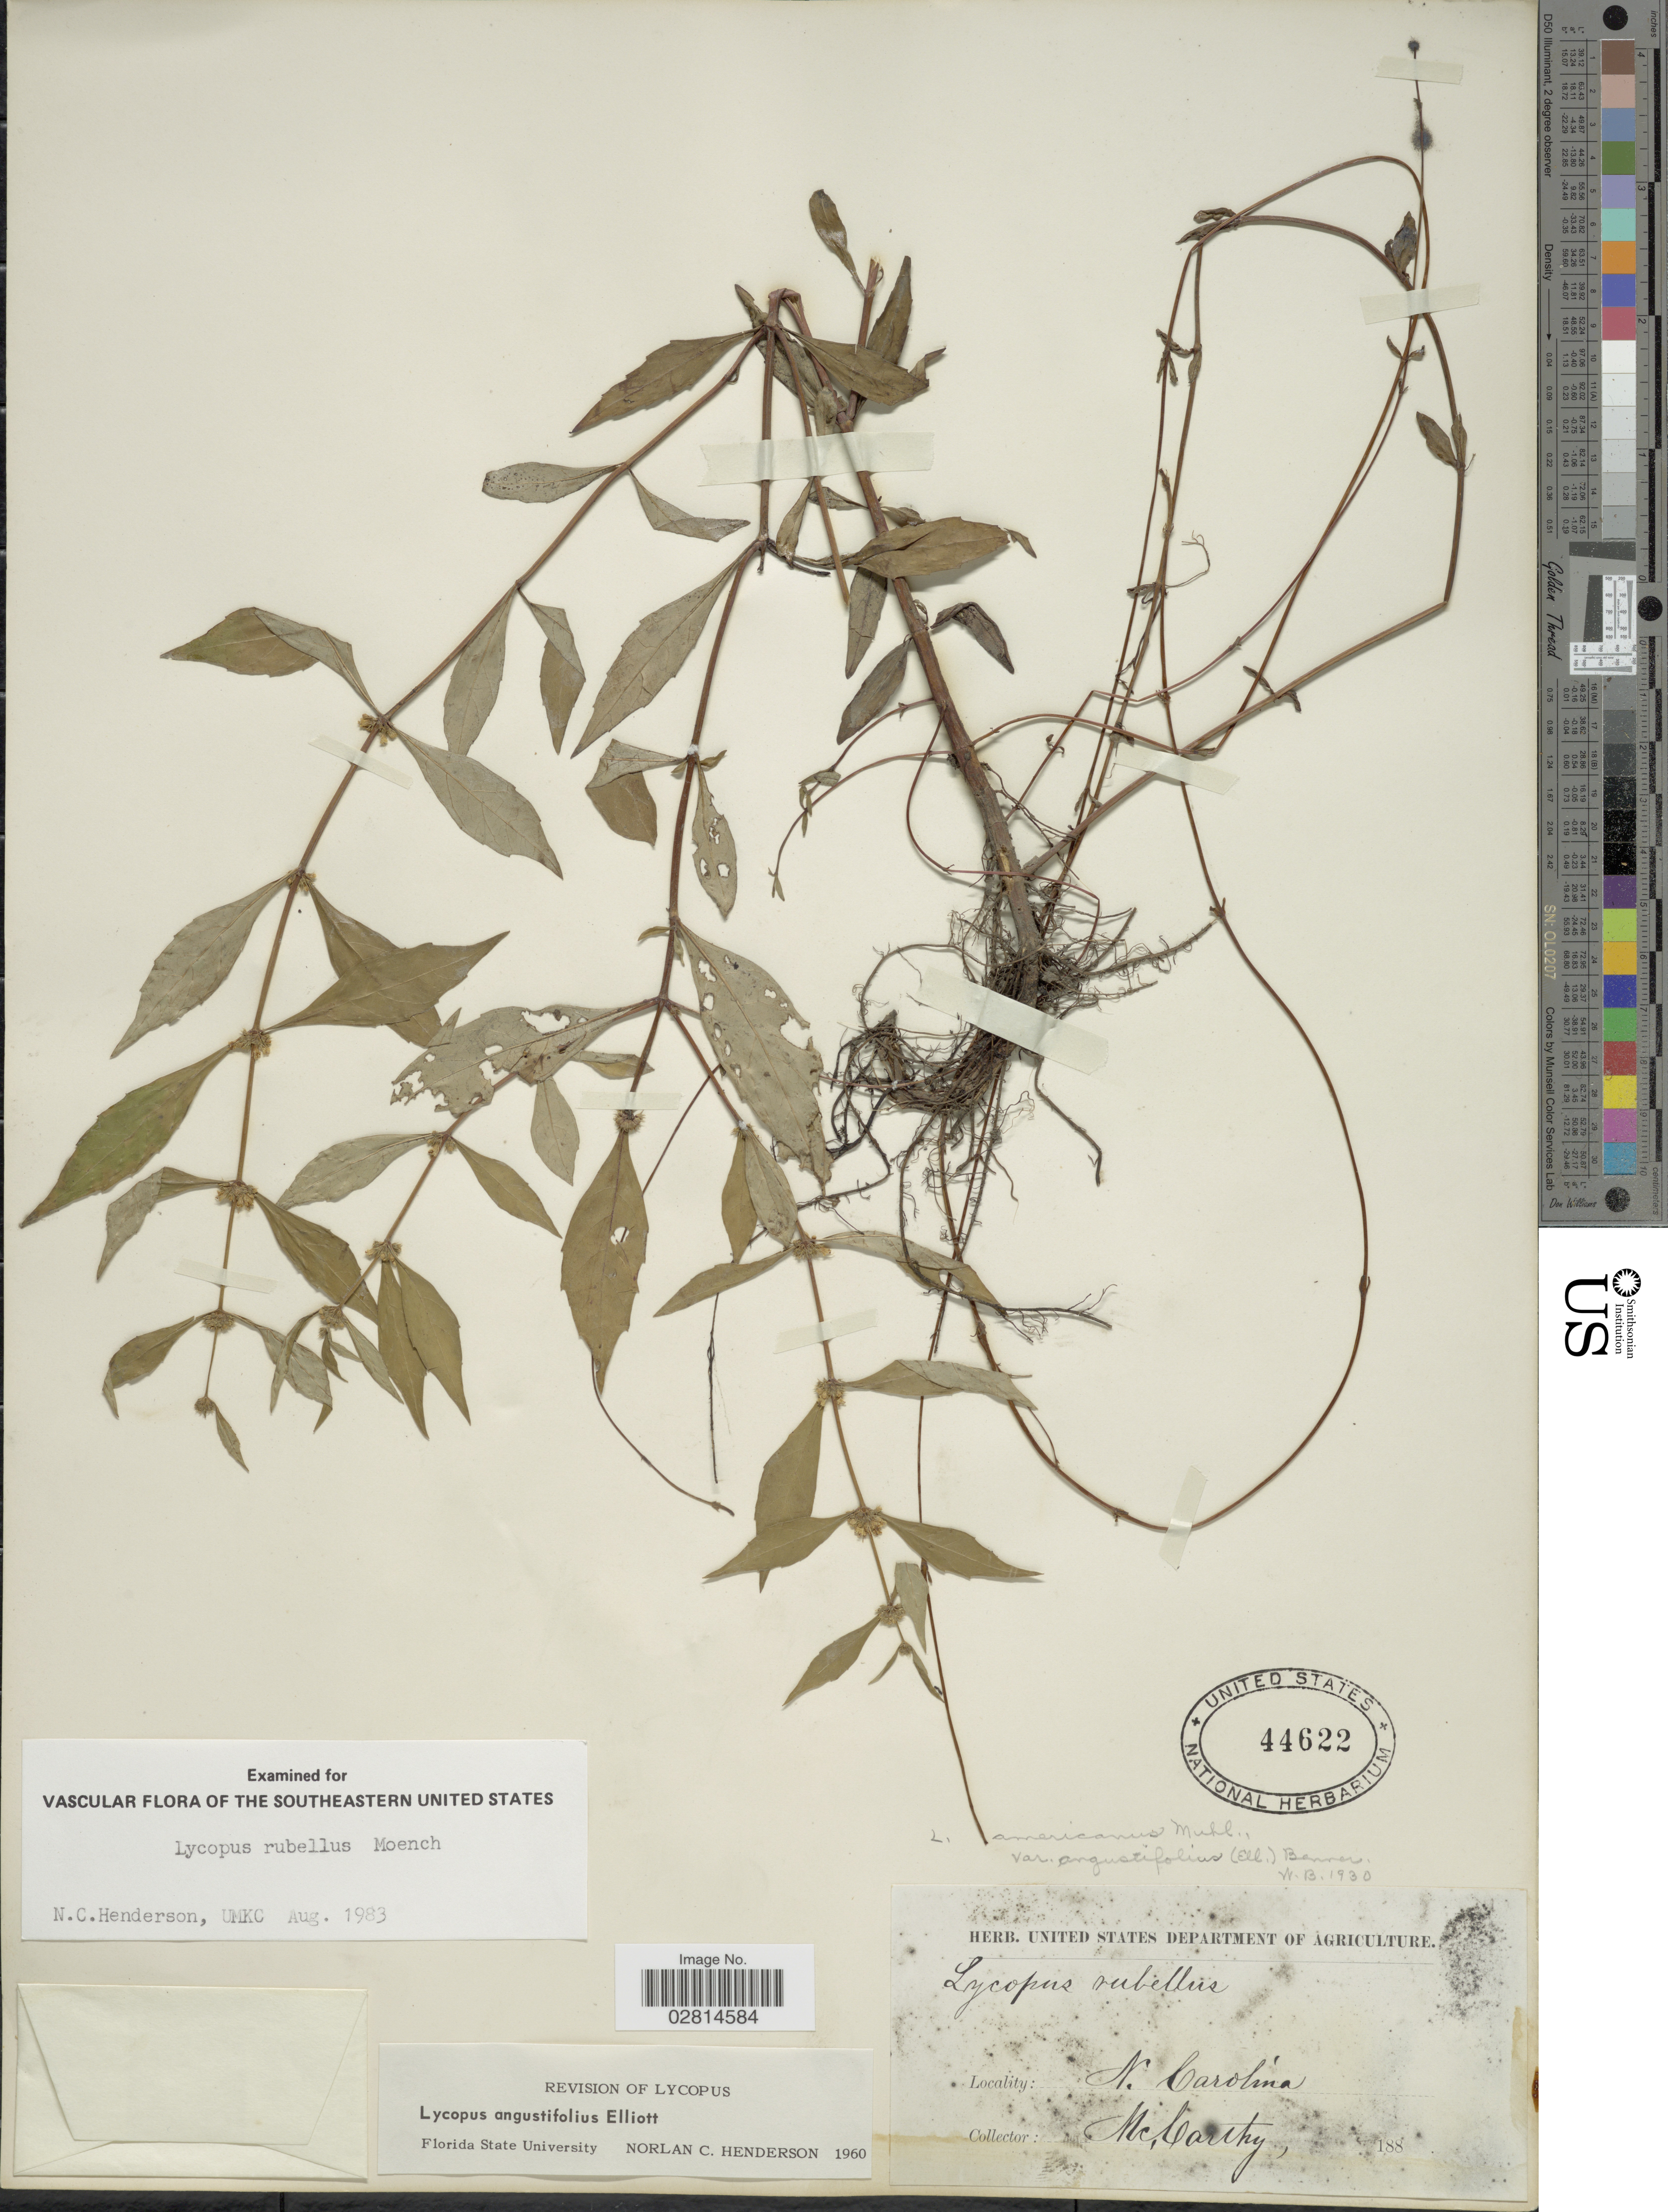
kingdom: Plantae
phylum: Tracheophyta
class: Magnoliopsida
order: Lamiales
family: Lamiaceae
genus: Lycopus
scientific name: Lycopus angustifolius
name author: Elliott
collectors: -- McCarthy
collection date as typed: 188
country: United States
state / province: North Carolina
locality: N. Carolina.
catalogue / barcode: US 44622